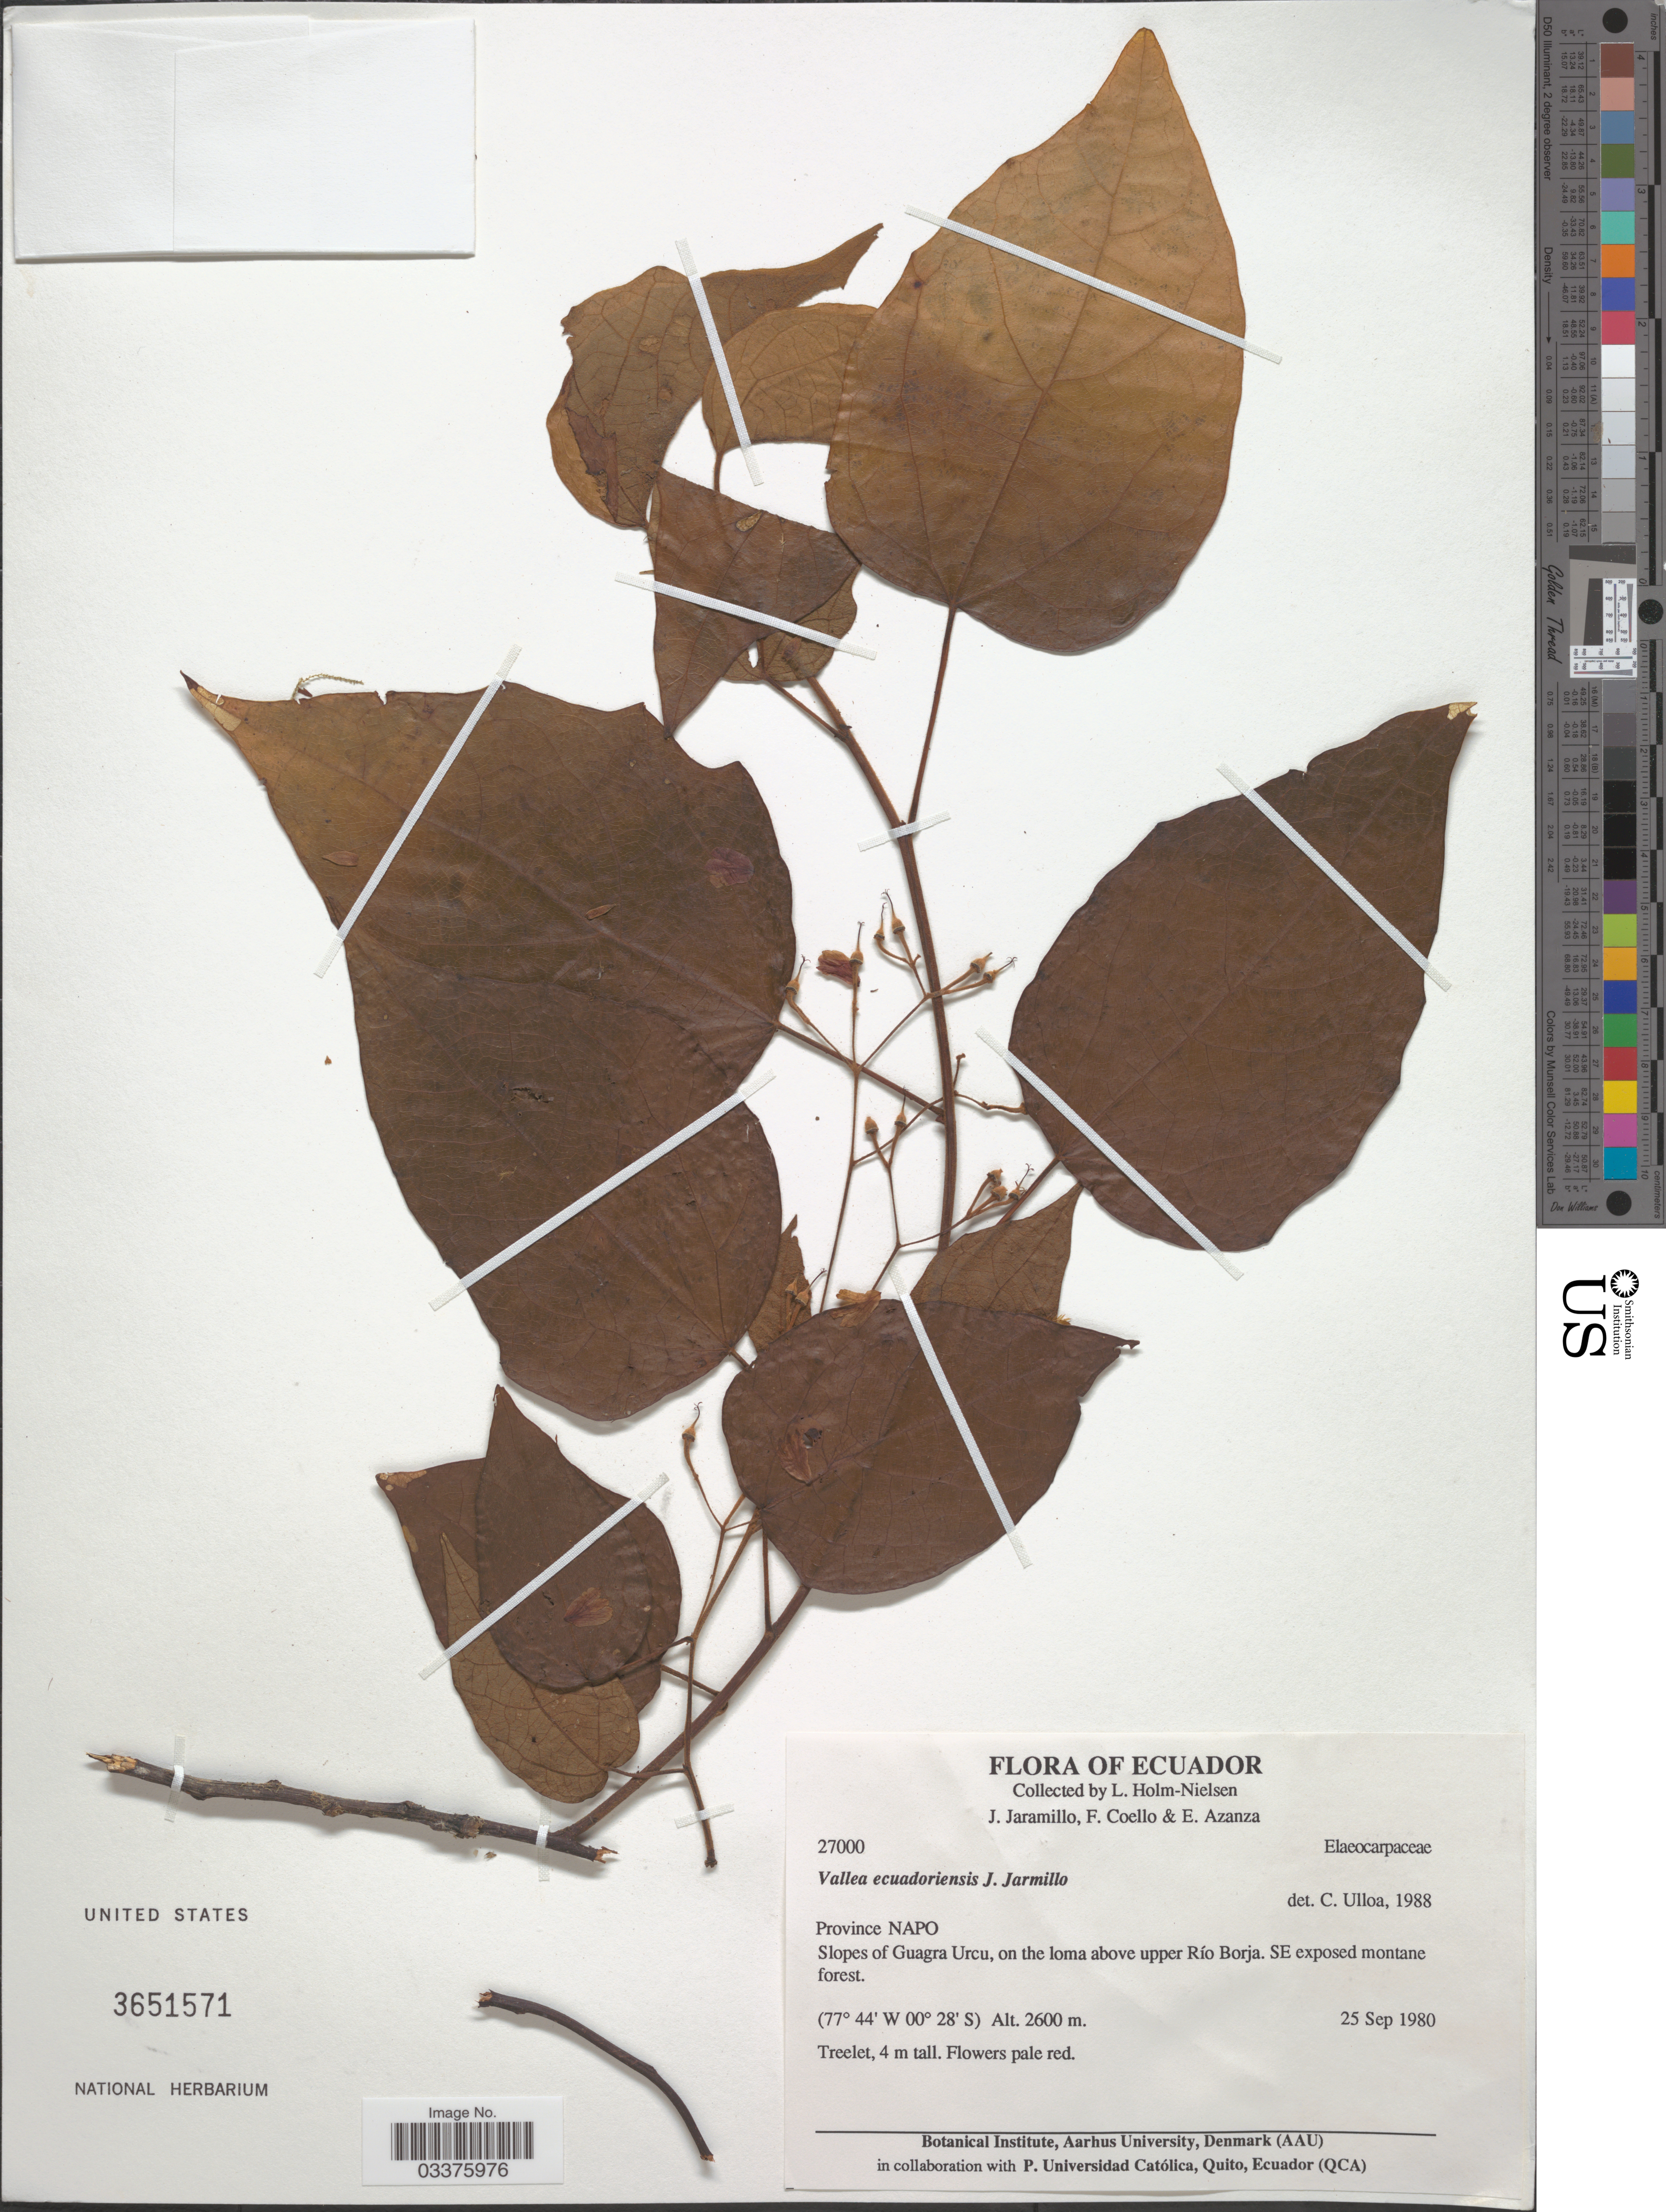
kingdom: Plantae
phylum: Tracheophyta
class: Magnoliopsida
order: Oxalidales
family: Elaeocarpaceae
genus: Vallea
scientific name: Vallea ecuadorensis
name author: J. Jaram.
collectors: L. Holm-Nielsen, J. Jaramillo, E. Azanza & F. Coello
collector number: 27000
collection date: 1980-09-25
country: Ecuador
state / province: Napo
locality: Slopes of Guagra Urcu, on the loma above upper Río Borja.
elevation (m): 2600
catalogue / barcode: US 3651571